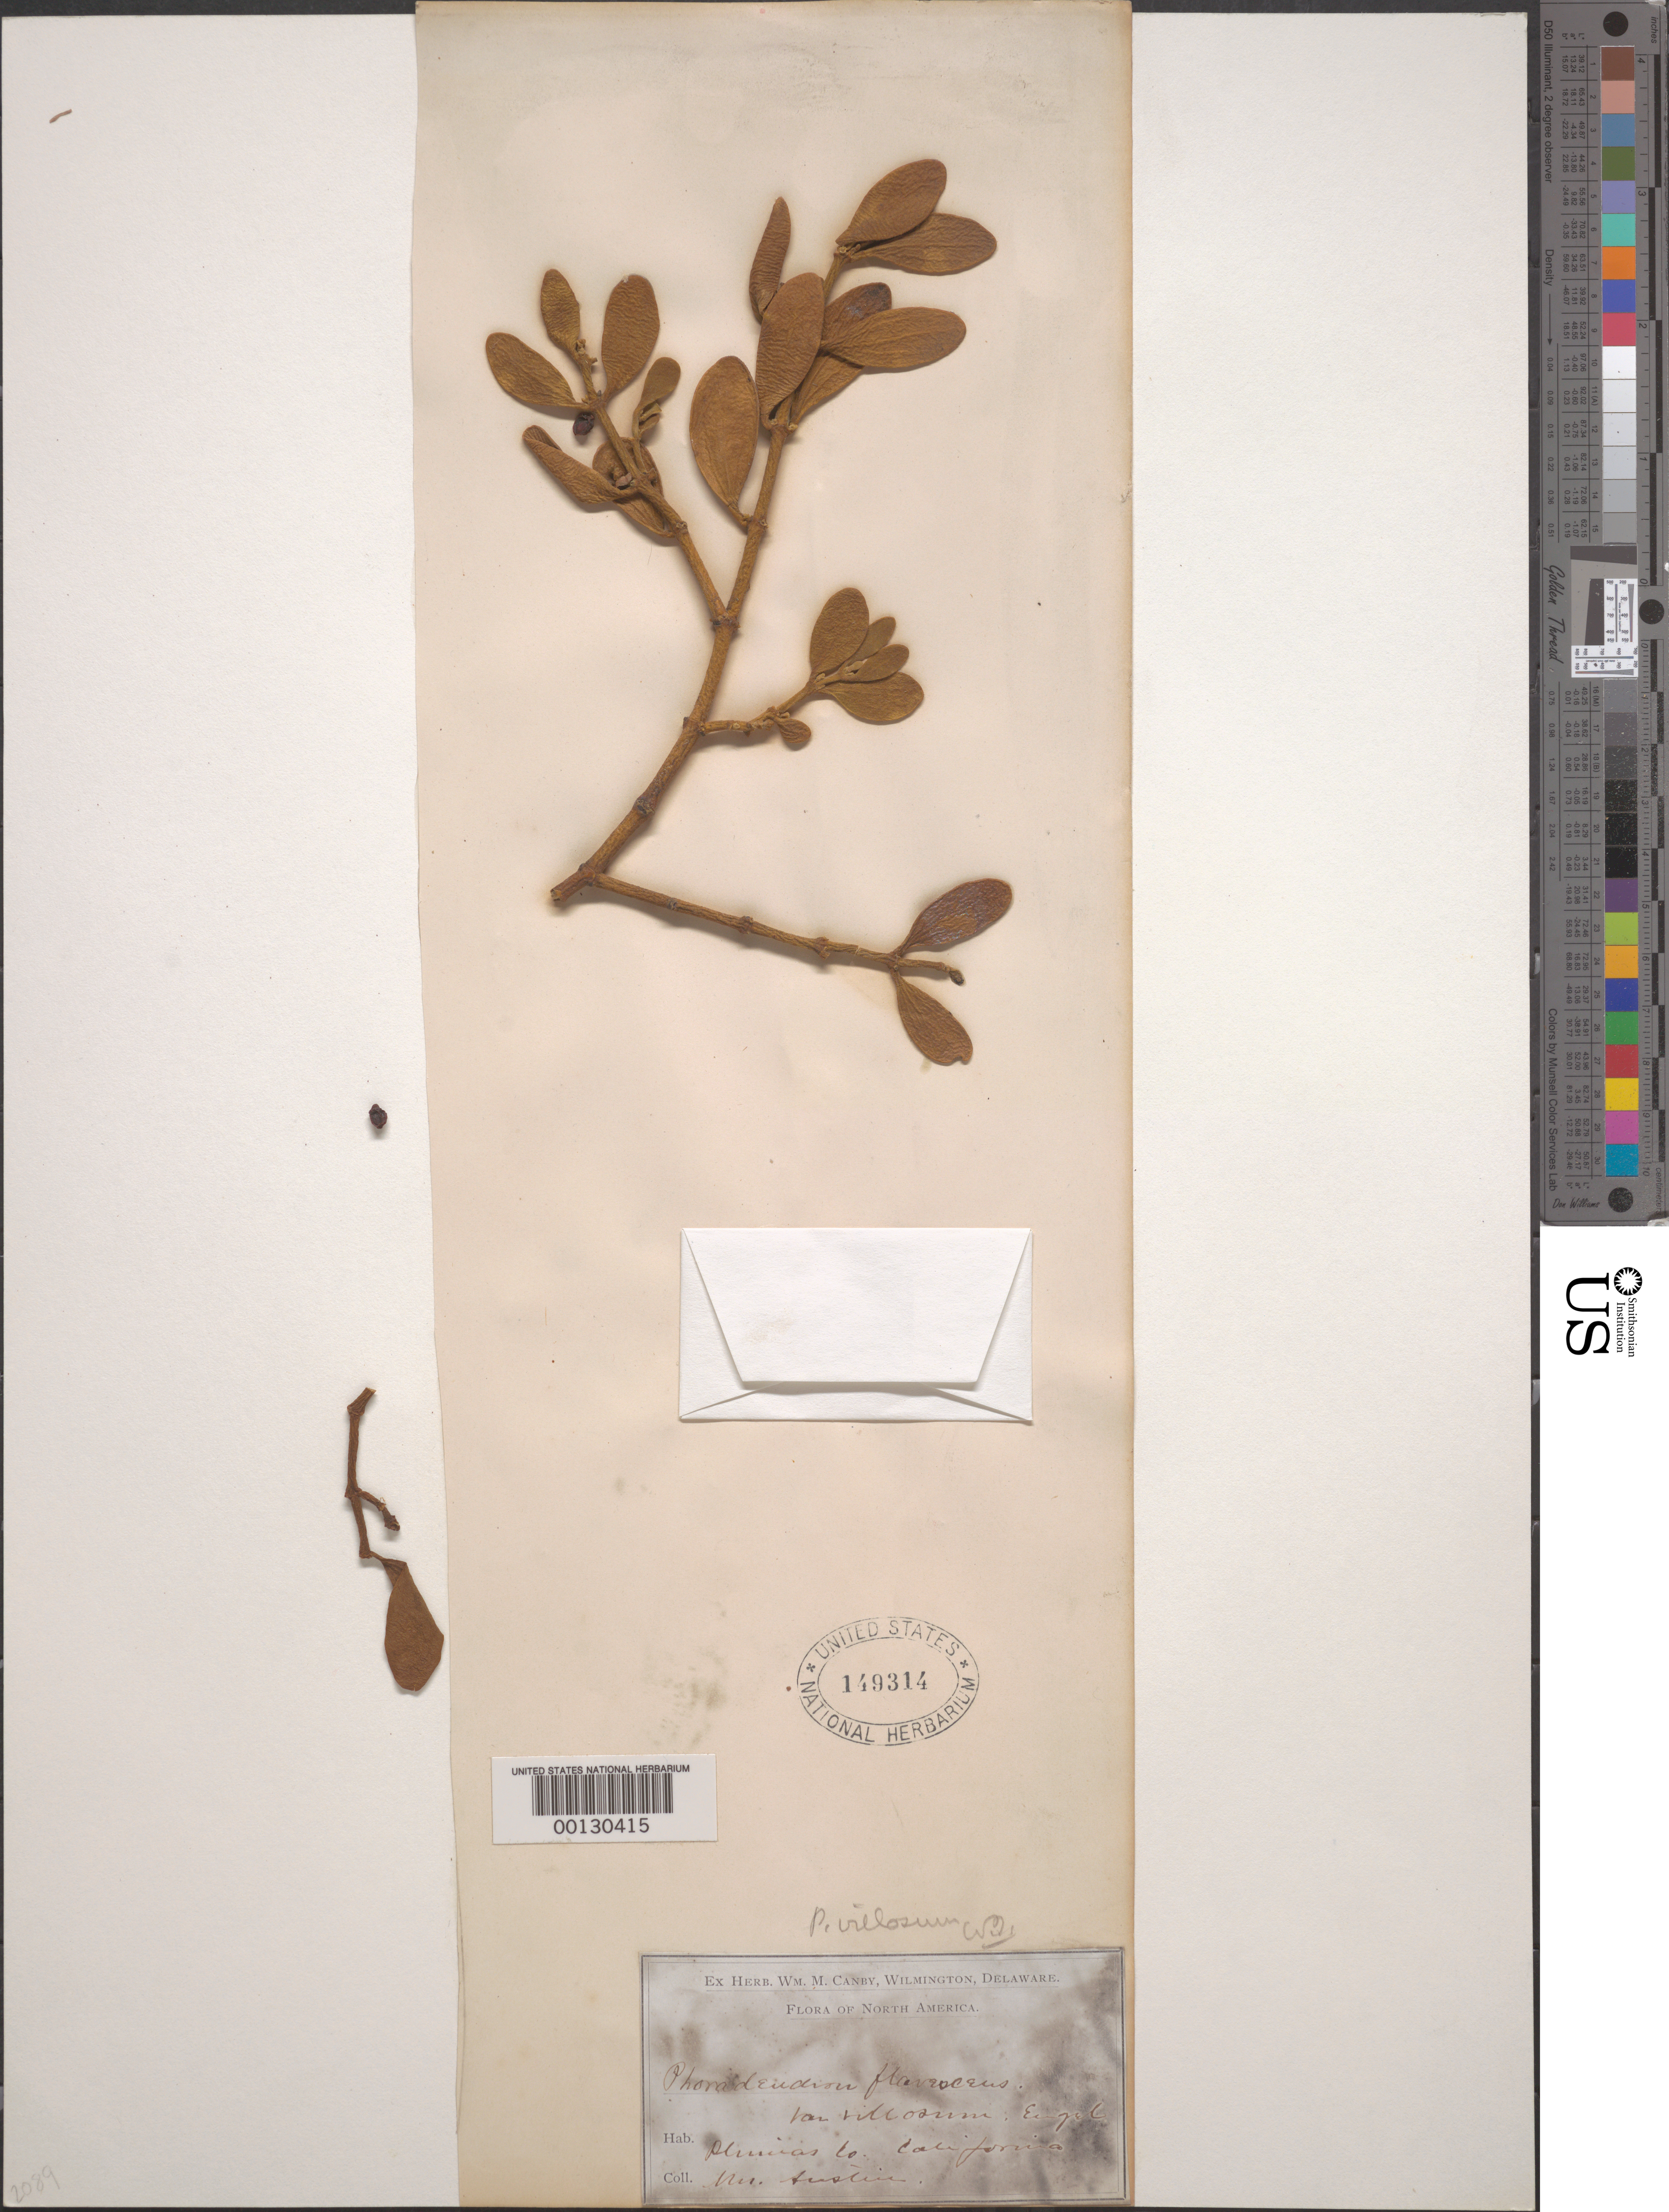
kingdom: Plantae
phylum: Tracheophyta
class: Magnoliopsida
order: Santalales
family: Viscaceae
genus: Phoradendron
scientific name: Phoradendron flavescens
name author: Nutt.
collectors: M. Austin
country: United States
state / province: California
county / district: Plumas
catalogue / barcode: US 149314